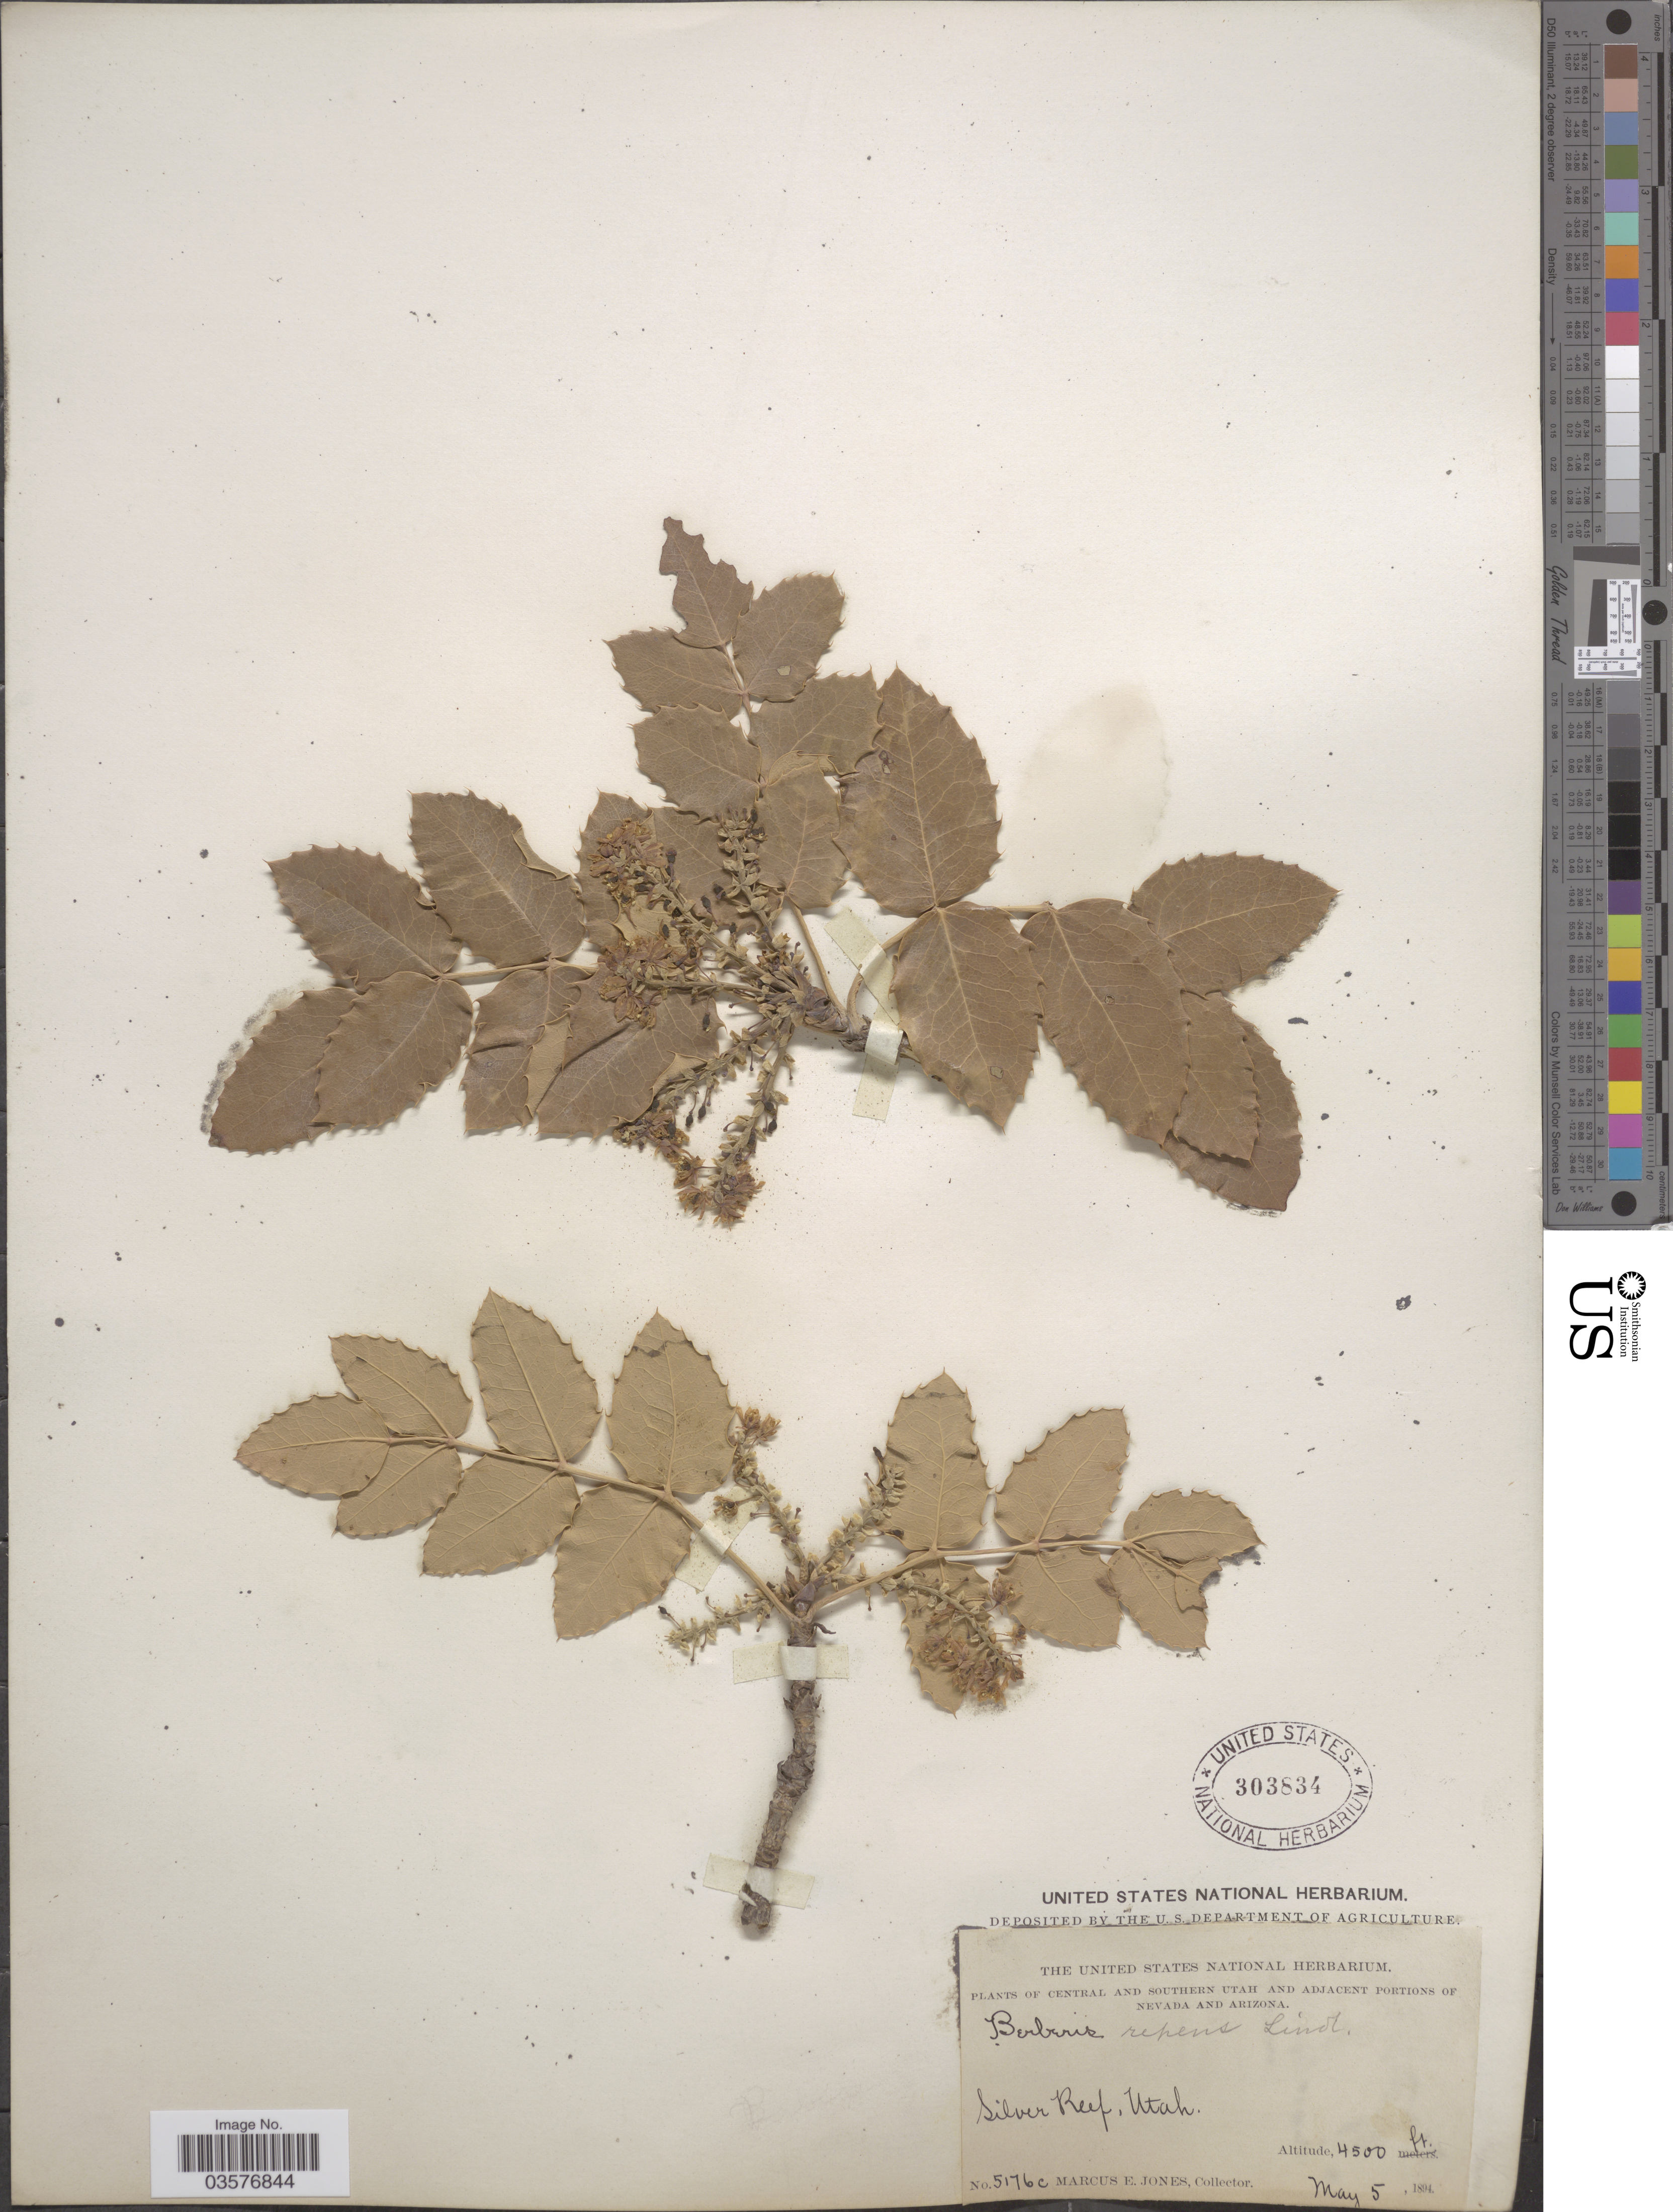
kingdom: Plantae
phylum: Tracheophyta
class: Magnoliopsida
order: Ranunculales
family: Berberidaceae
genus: Mahonia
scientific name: Mahonia repens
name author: (Lindl.) G. Don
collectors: M. E. Jones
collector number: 5176c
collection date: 1894-05-05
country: United States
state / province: Utah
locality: Central and Southern Utah. Silver Reef.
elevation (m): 1372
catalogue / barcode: US 303834